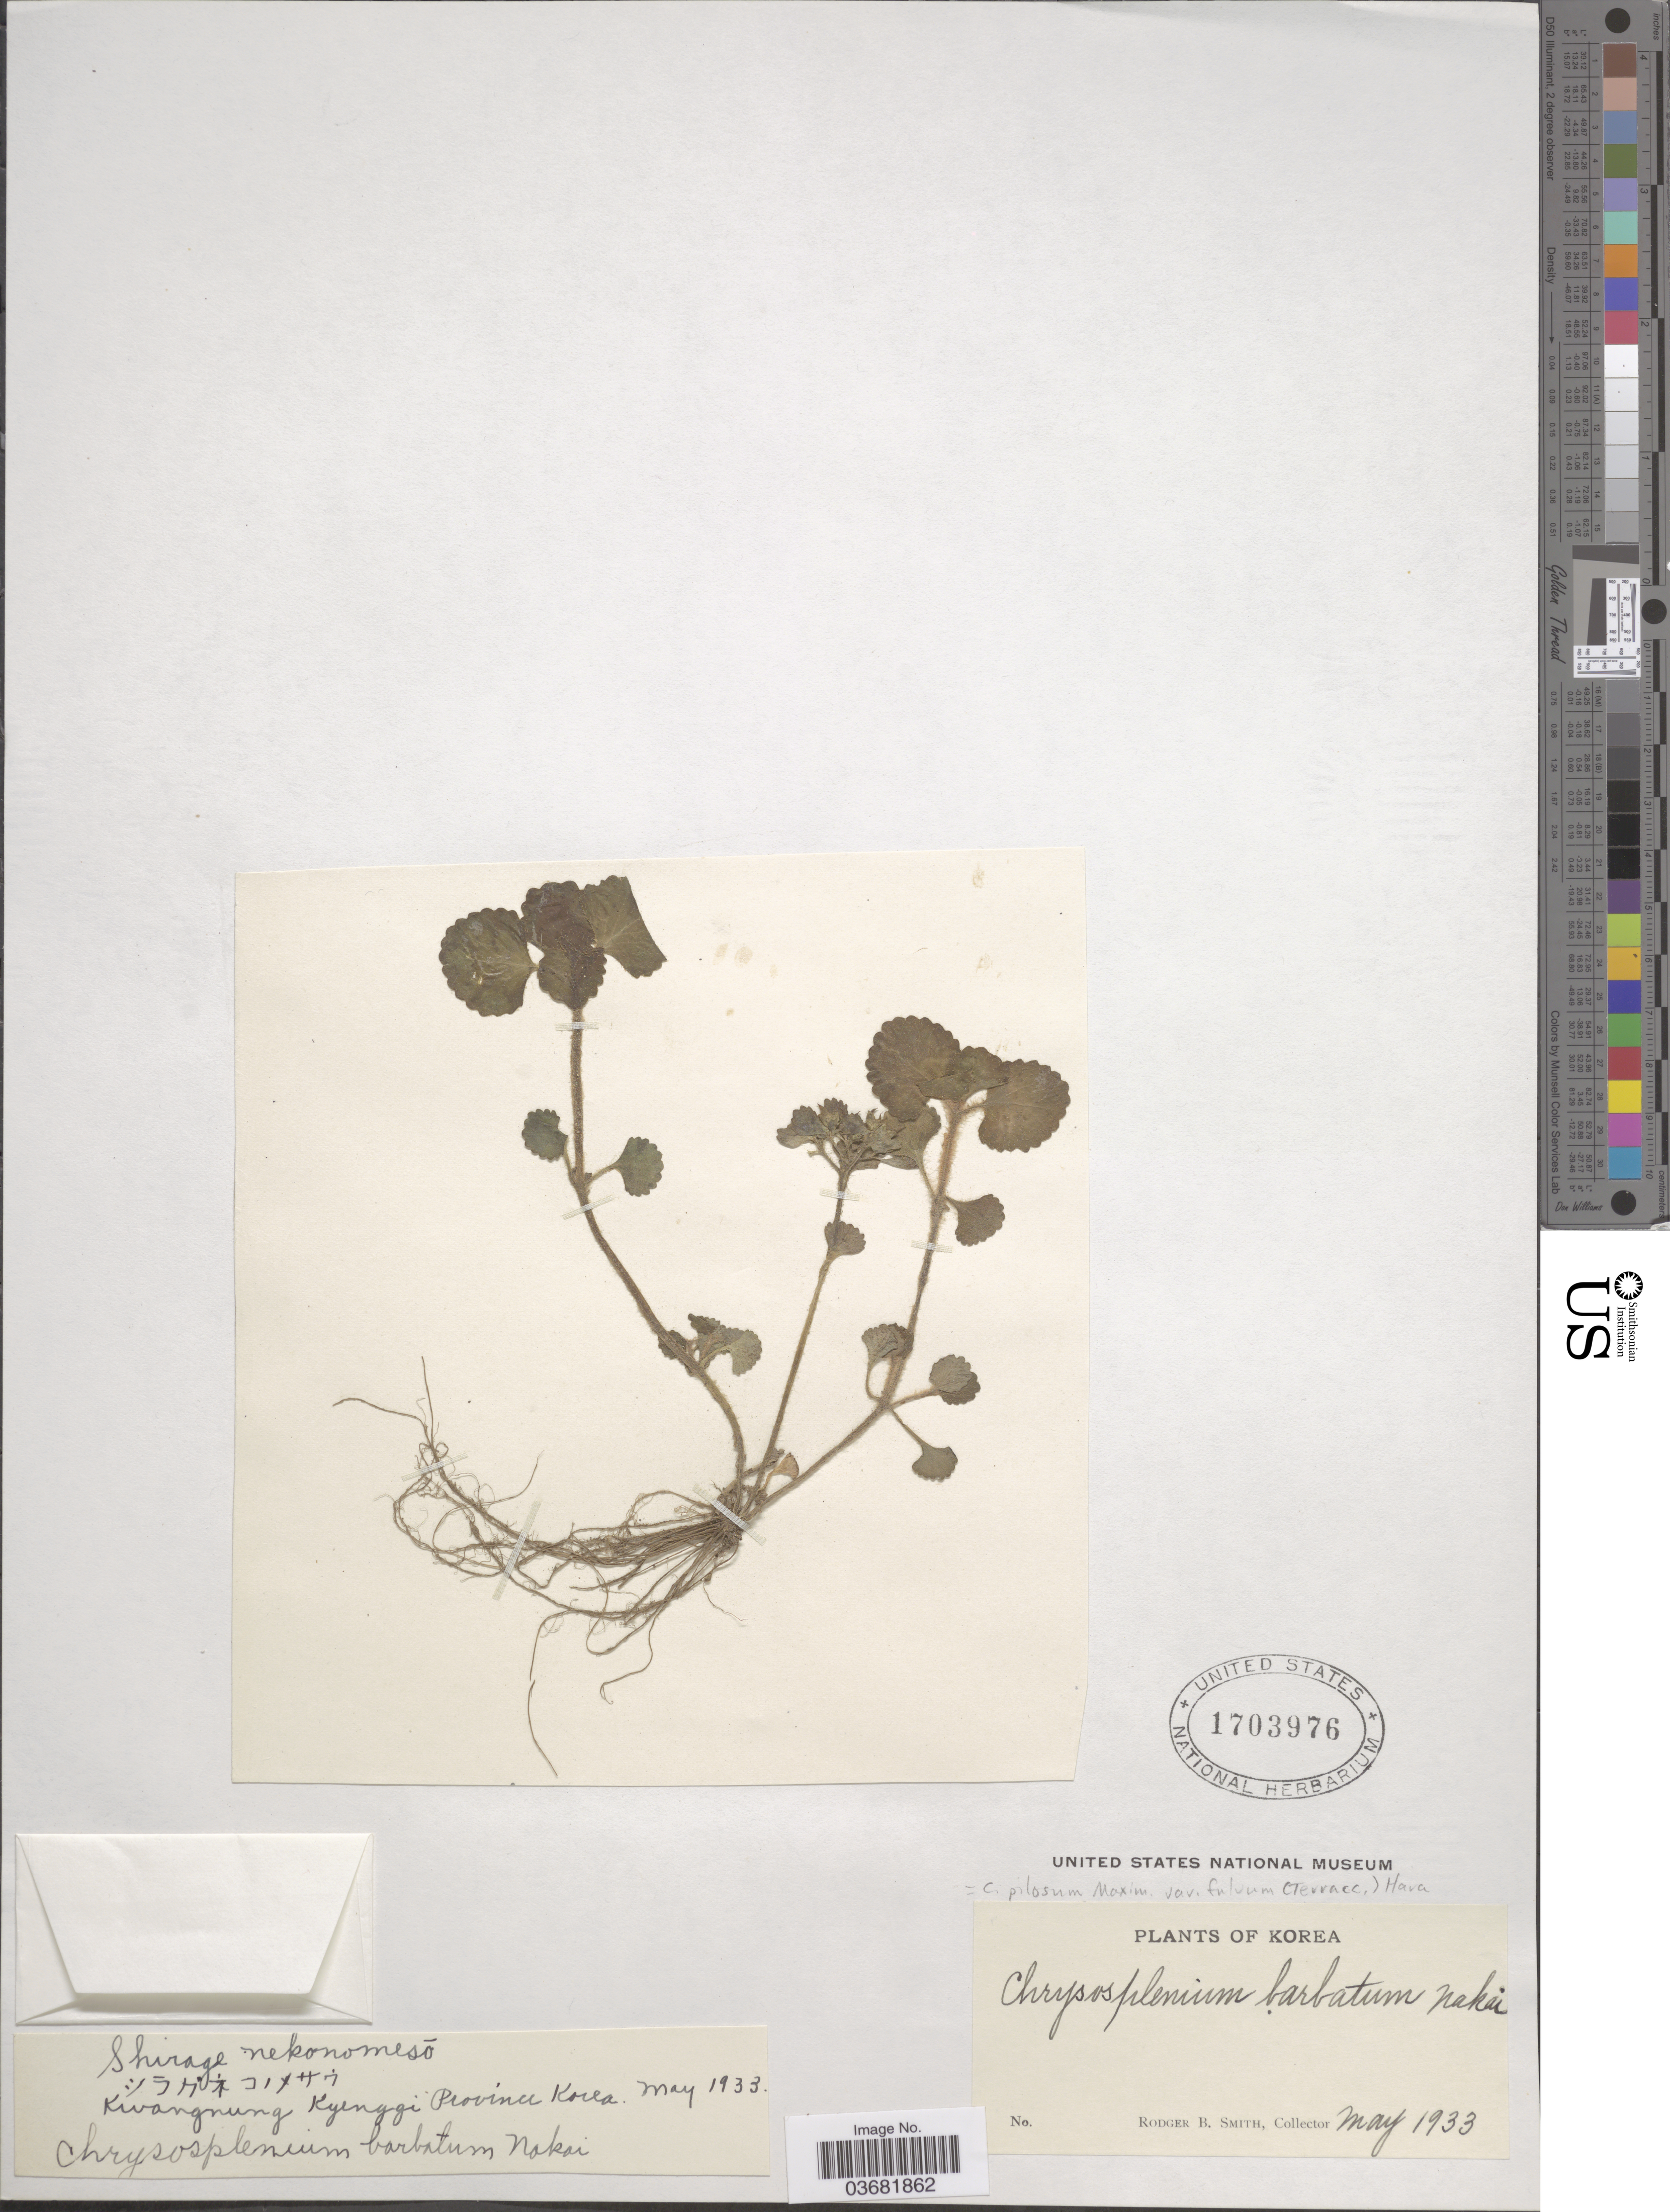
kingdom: Plantae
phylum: Tracheophyta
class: Magnoliopsida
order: Saxifragales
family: Saxifragaceae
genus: Chrysosplenium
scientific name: Chrysosplenium pilosum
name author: Maxim.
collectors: R. B. Smith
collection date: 1933-05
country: South Korea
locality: Kwangnung Kyenggi Province Korea.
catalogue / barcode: US 1703976